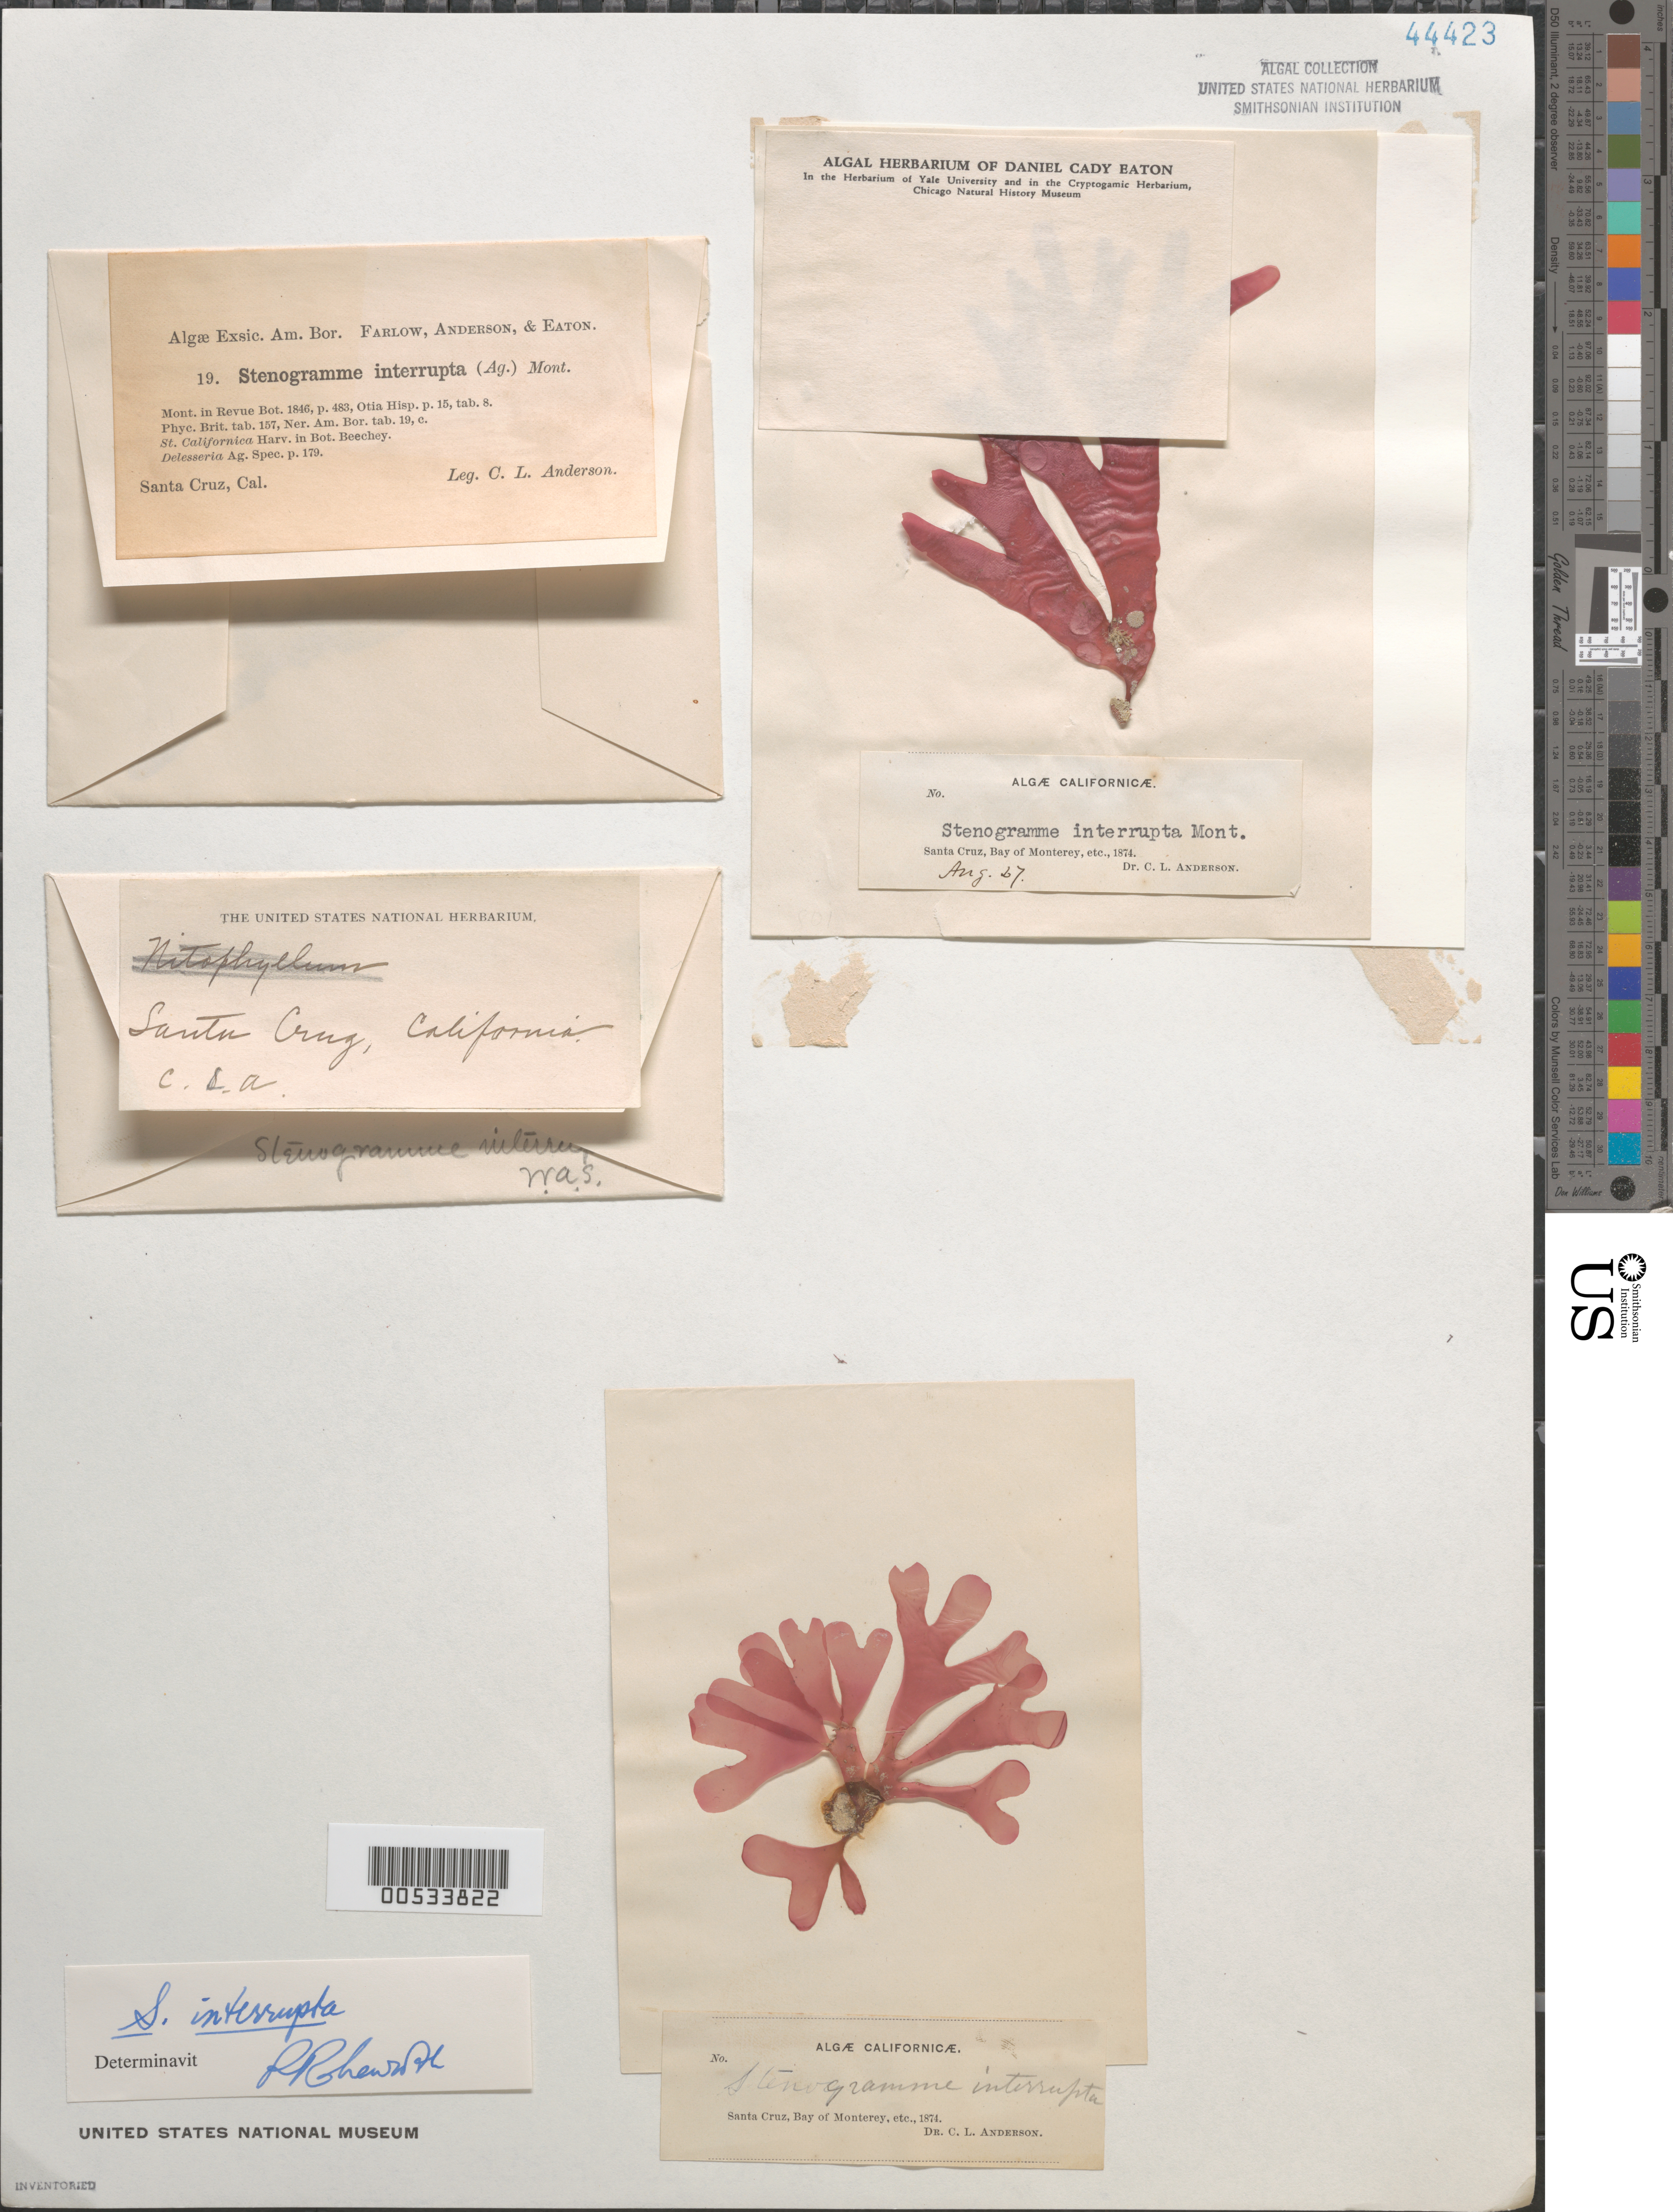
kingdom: Plantae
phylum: Rhodophyta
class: Florideophyceae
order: Gigartinales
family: Phyllophoraceae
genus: Stenogramma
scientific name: Stenogramma interruptum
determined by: Newroth, P. R.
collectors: C. L. Anderson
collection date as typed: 27 Aug 1874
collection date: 1874-08-27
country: United States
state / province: California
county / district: Santa Cruz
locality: Santa Cruz, Monterey Bay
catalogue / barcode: US 44423